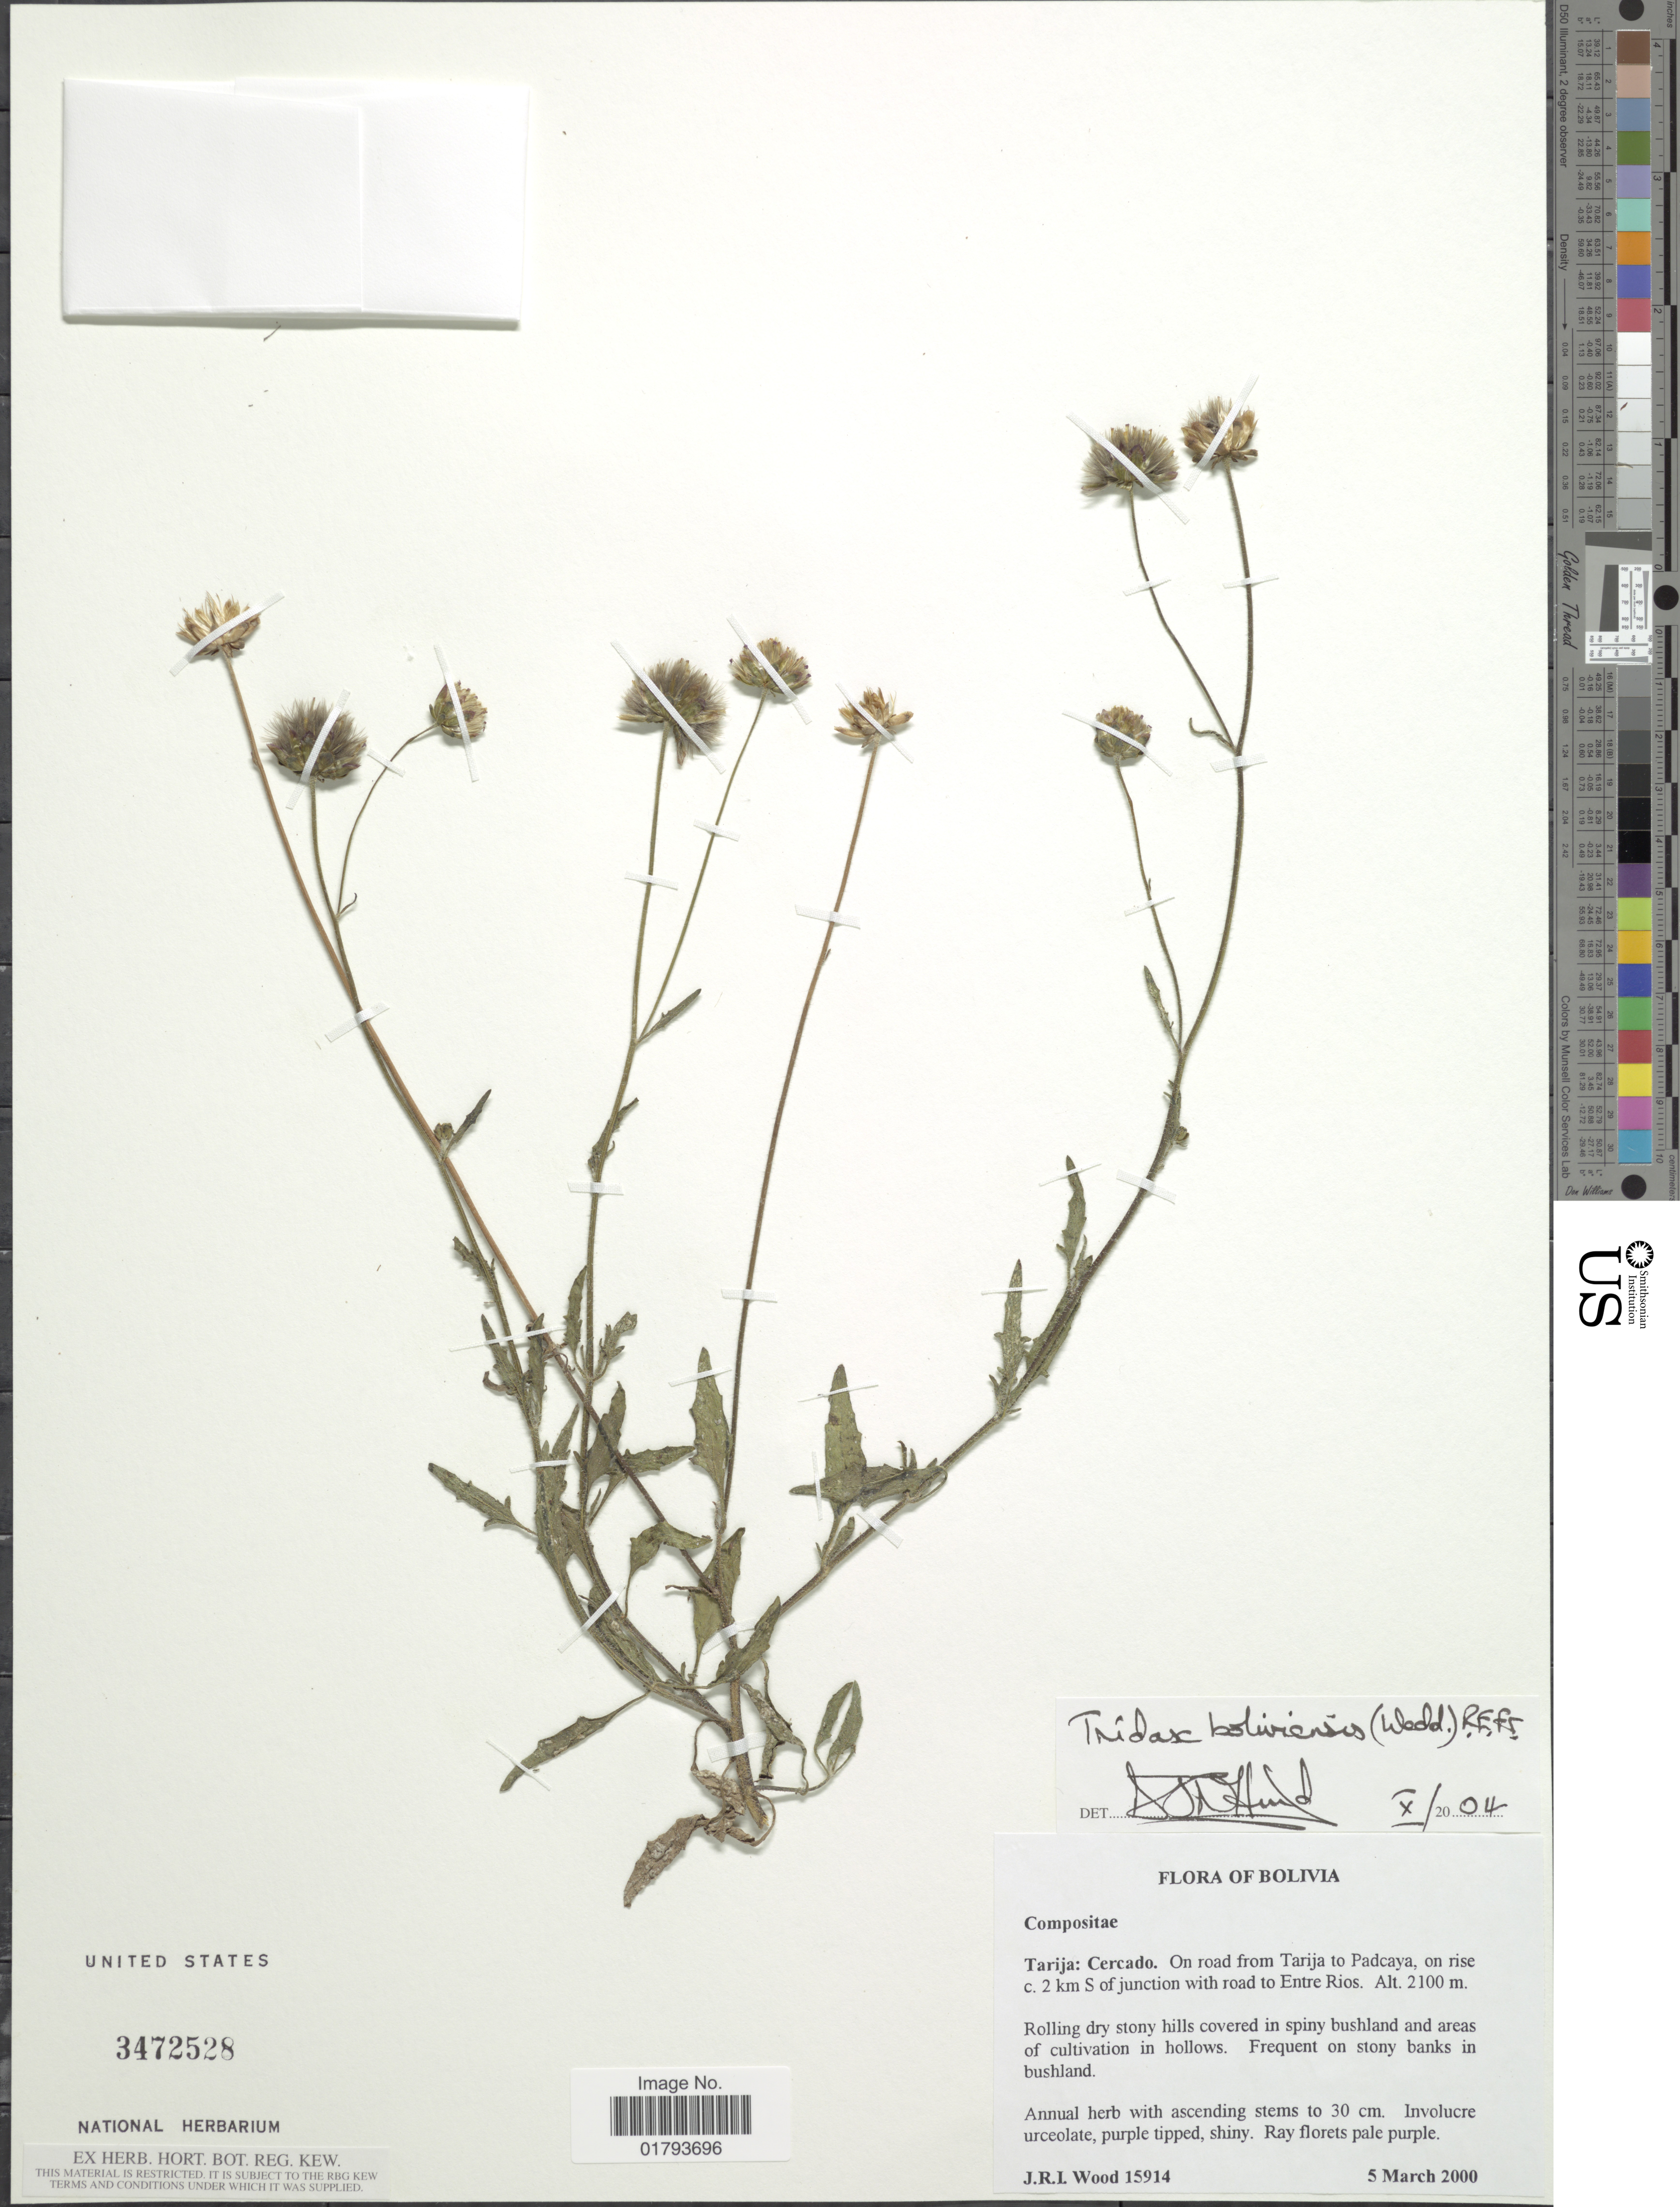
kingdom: Plantae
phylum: Tracheophyta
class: Magnoliopsida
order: Asterales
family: Asteraceae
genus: Tridax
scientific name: Tridax boliviensis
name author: (Wedd.) R.E. Fr.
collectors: J. R. I. Wood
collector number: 15914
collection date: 2000-03-05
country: Bolivia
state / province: Tarija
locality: Cercado. On road from Tarija to Padcaya, on rise c. 2 km S of junction with road to Entre Rios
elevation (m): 2100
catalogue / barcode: US 3472528